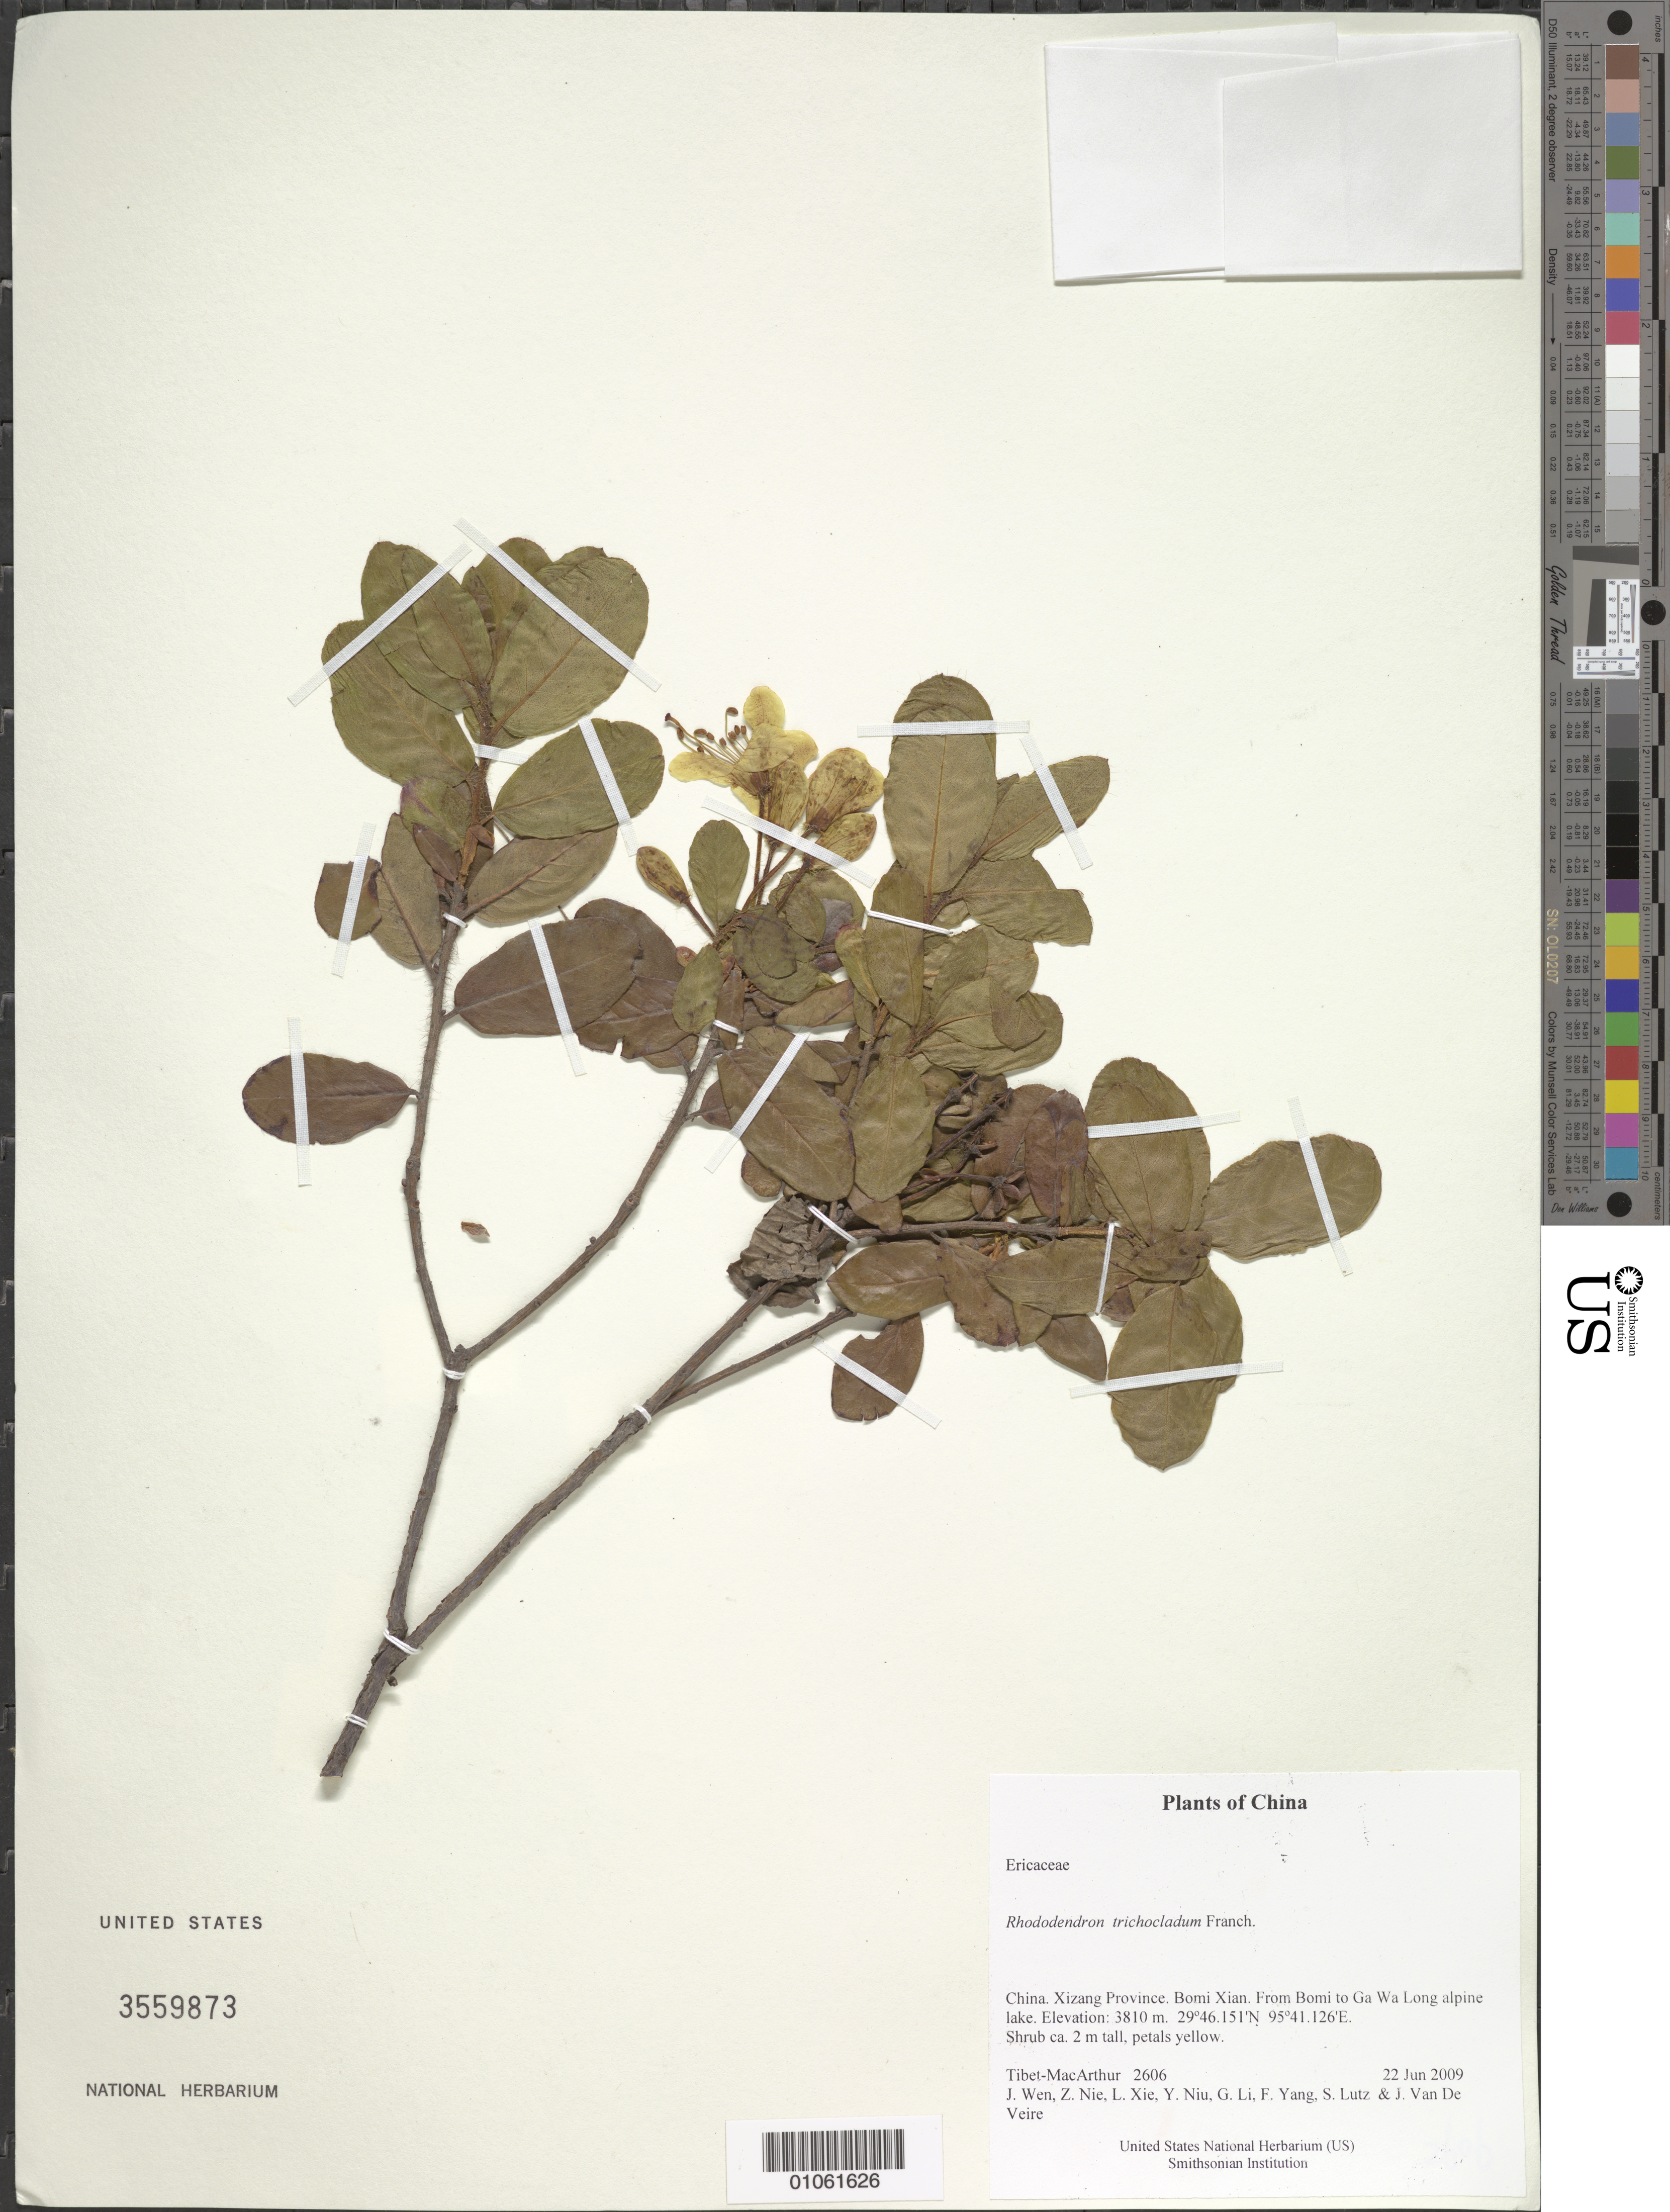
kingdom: Plantae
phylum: Tracheophyta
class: Magnoliopsida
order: Ericales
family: Ericaceae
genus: Rhododendron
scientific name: Rhododendron trichocladum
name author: Franch.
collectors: Tibet-MacArthur, J. Wen, Z. Nie, L. Xie, Y. Niu, G. Li, F. Yang, S. Lutz & J. Van De Veire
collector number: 2606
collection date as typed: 22 Jun 2009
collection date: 2009-06-22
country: China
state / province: Xizang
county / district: Bomi Xian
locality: From Bomi to Ga Wa Long alpine lake.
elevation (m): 3810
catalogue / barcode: US 3559873